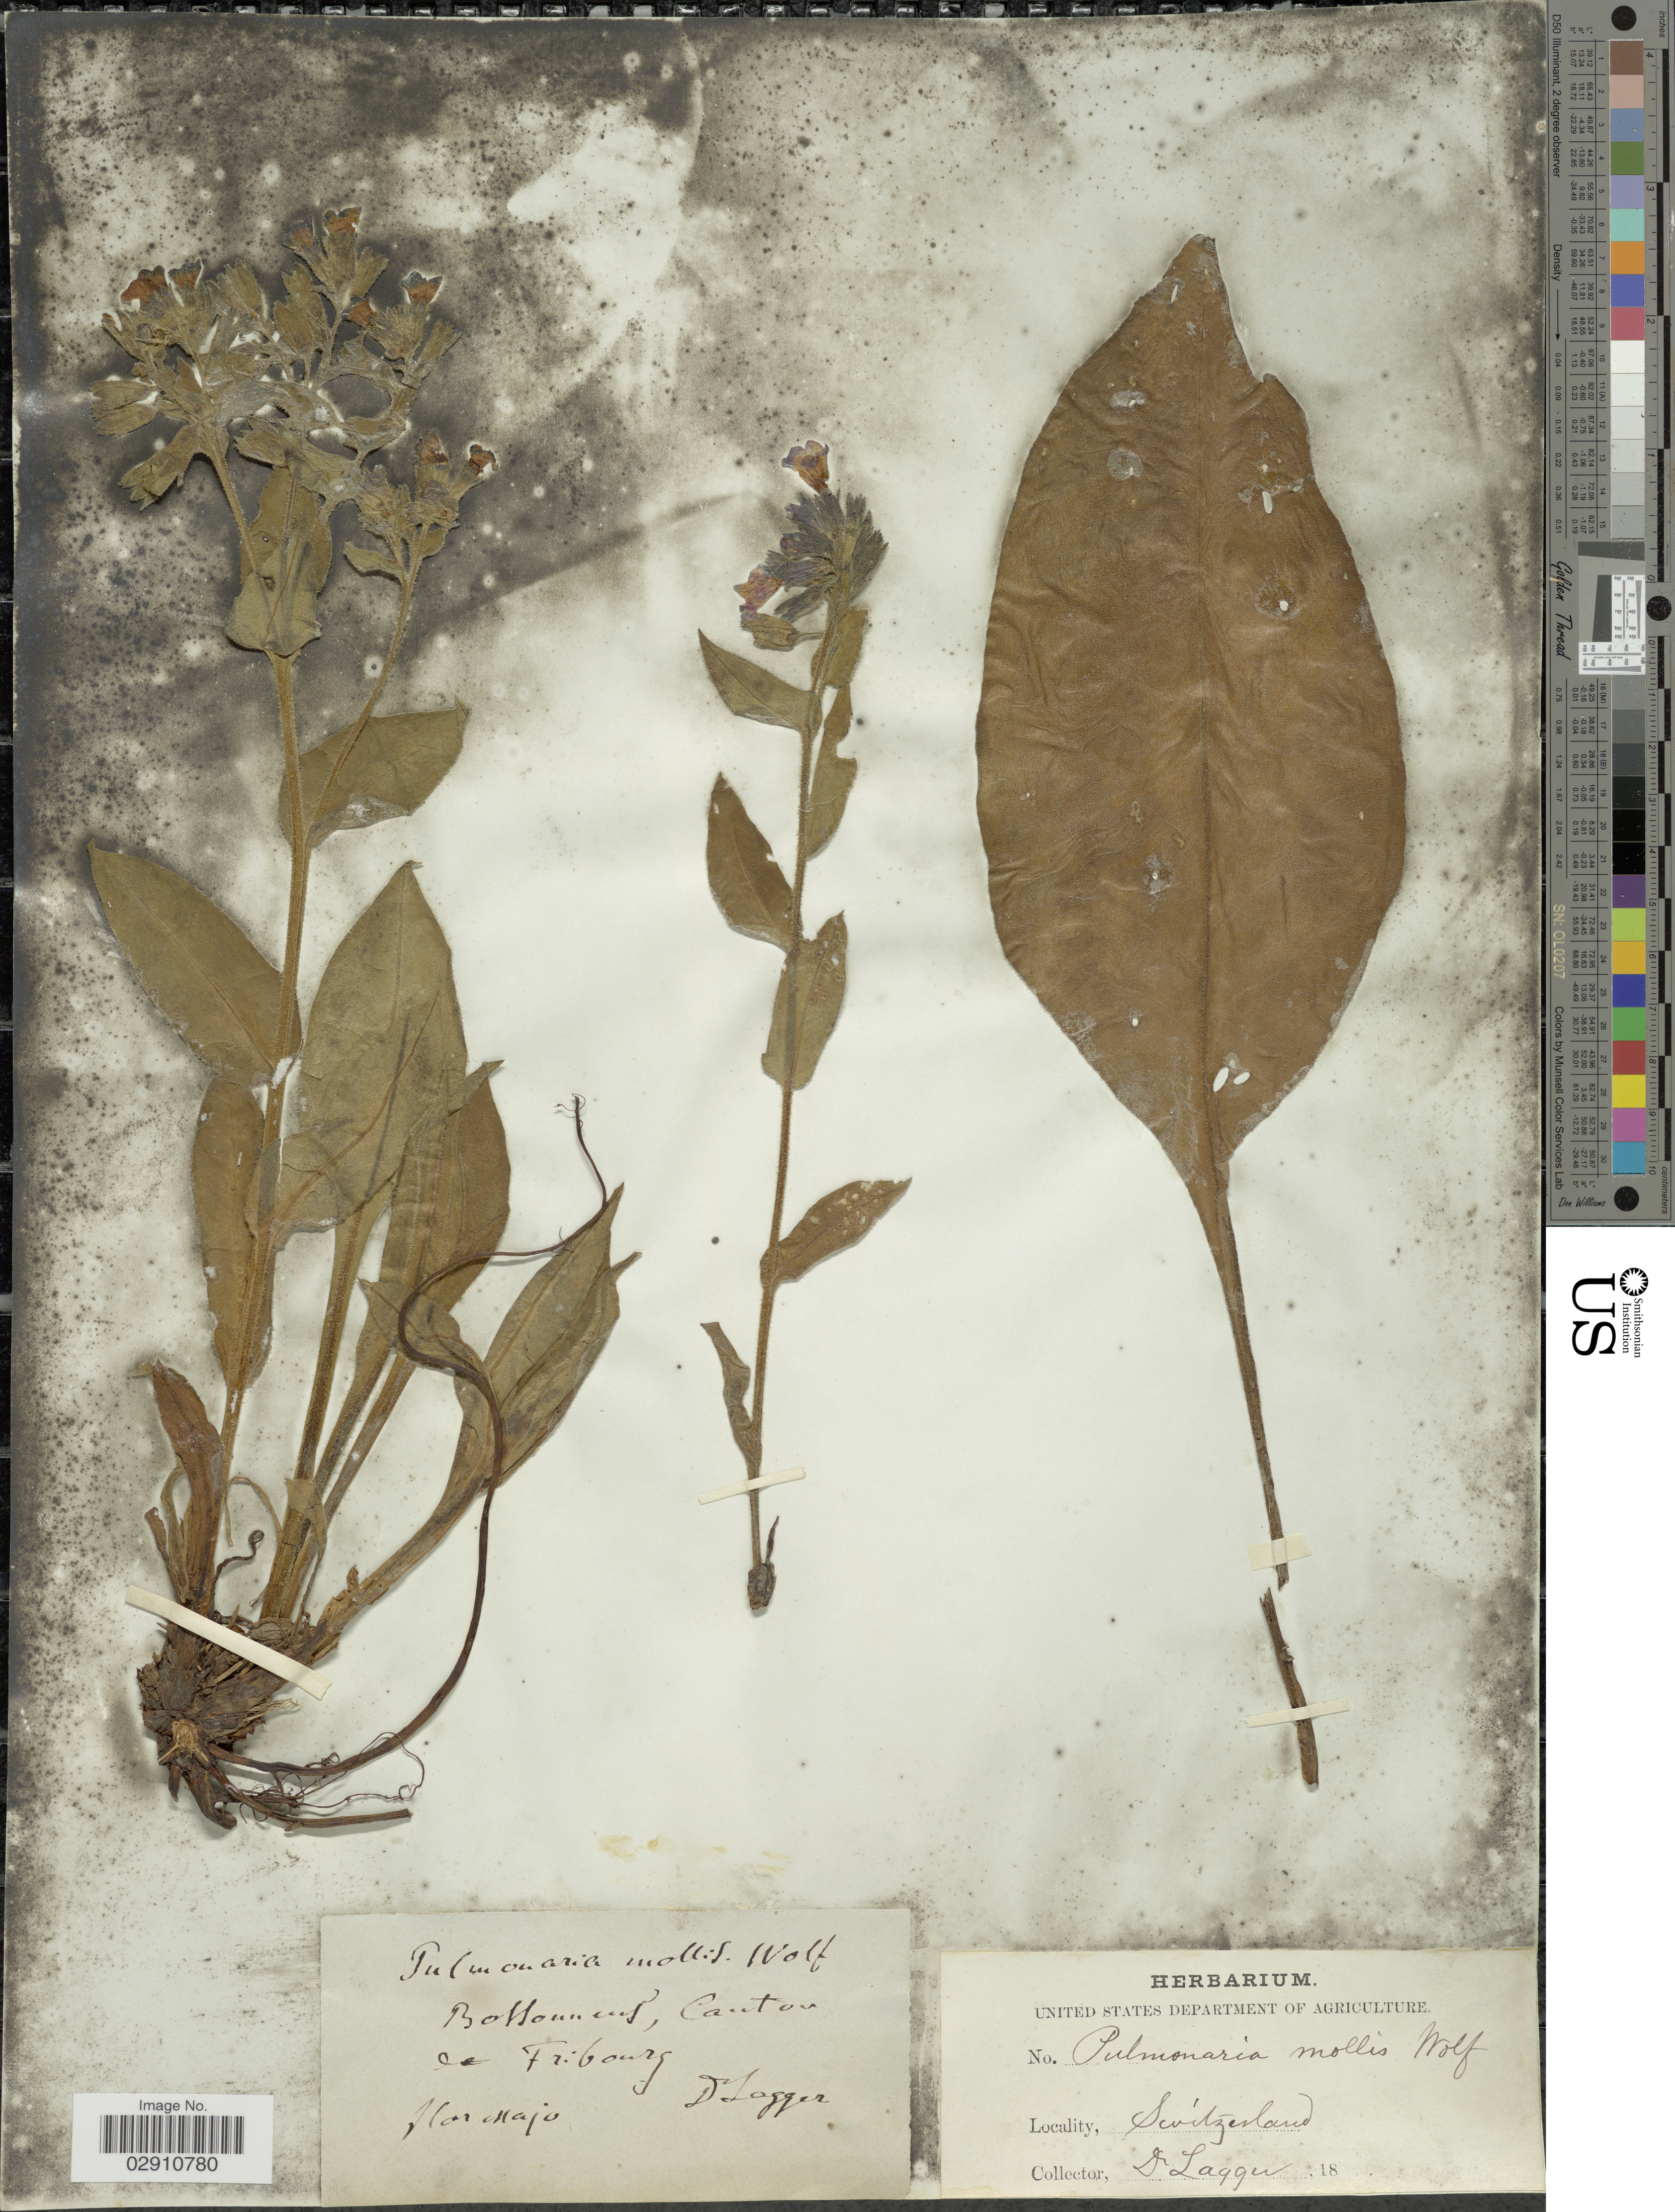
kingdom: Plantae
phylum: Tracheophyta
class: Magnoliopsida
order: Boraginales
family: Boraginaceae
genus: Pulmonaria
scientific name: Pulmonaria mollis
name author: J.F. Wolff ex Hornem.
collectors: F. J. Lagger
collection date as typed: majo 18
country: Switzerland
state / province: Fribourg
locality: Bottonnus, Canton de Fribourg.